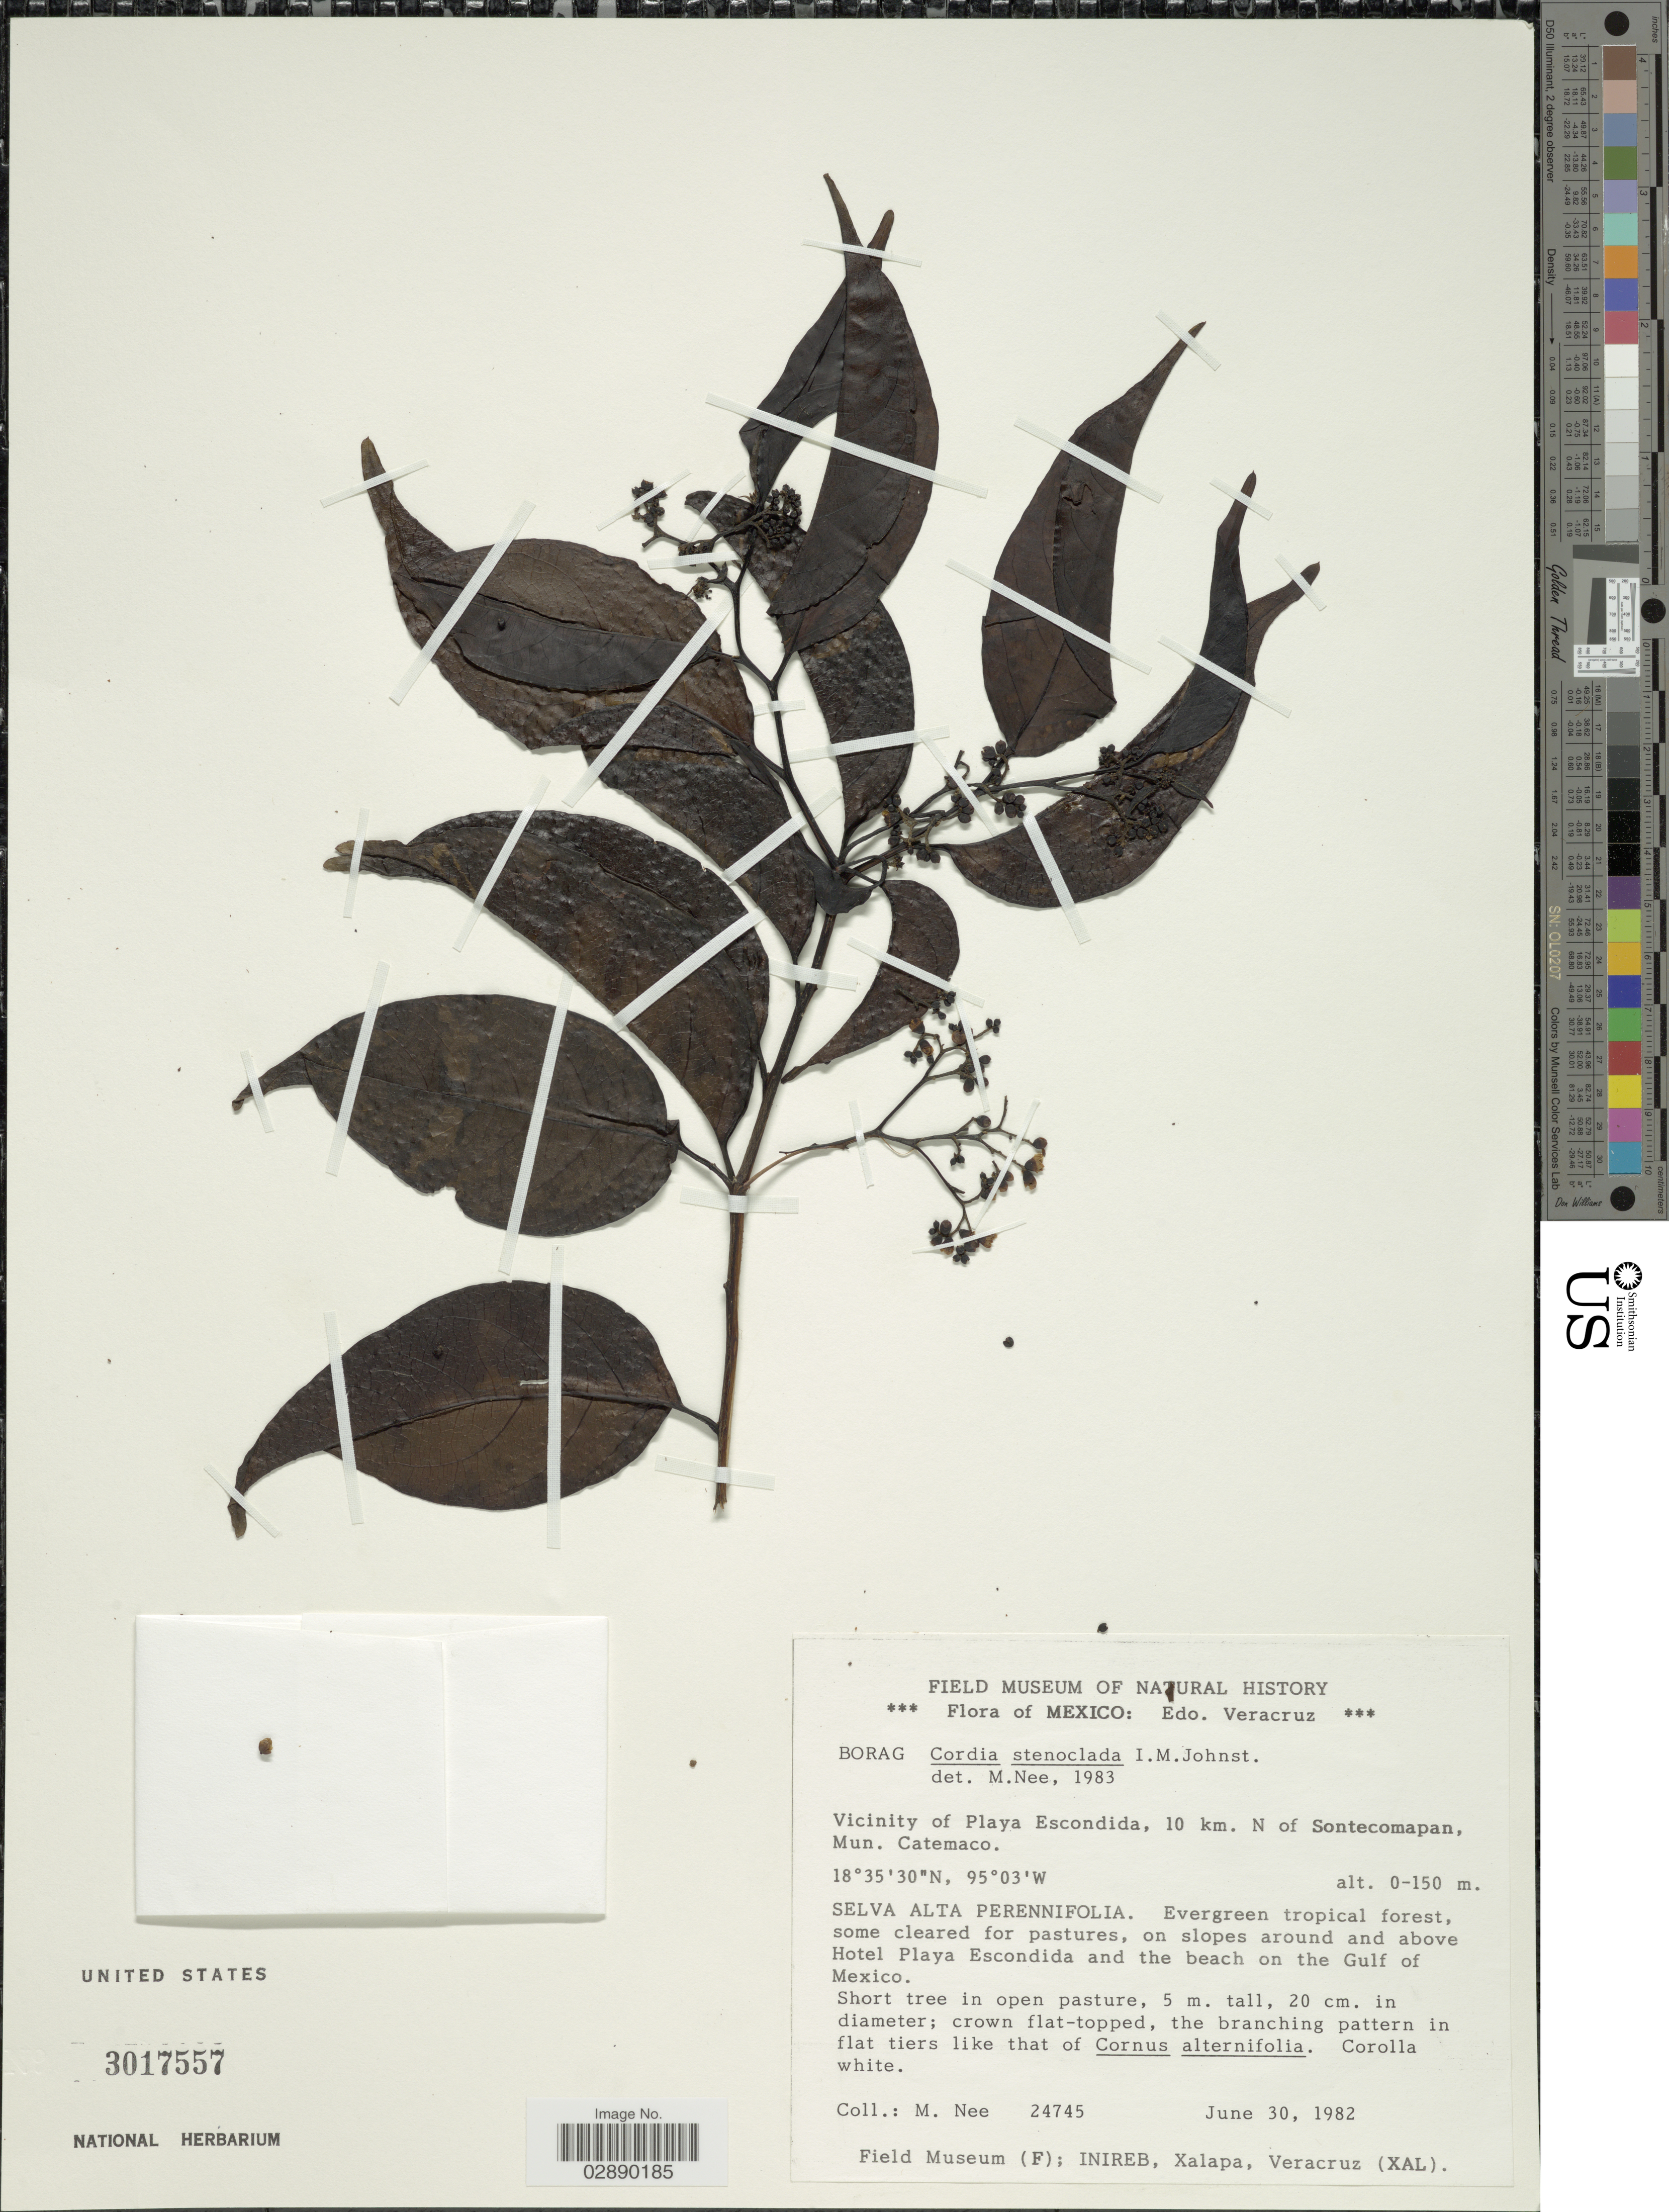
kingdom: Plantae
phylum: Tracheophyta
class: Magnoliopsida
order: Boraginales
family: Cordiaceae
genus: Cordia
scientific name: Cordia stenoclada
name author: I.M. Johnst.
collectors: M. Nee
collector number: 24745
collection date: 1982-06-30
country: Mexico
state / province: Veracruz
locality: Edo. Veracruz. Vicinity of Playa Escondida, 10 km. N of Sontecomapan, Mun. Catemaco. Selva Alta Perennifolia. Evergreen tropical forest, some cleared for pastures, on slopes around and above Hotel Playa Escondida and the beach on the Gulf of Mexico.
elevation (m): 0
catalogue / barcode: US 3017557